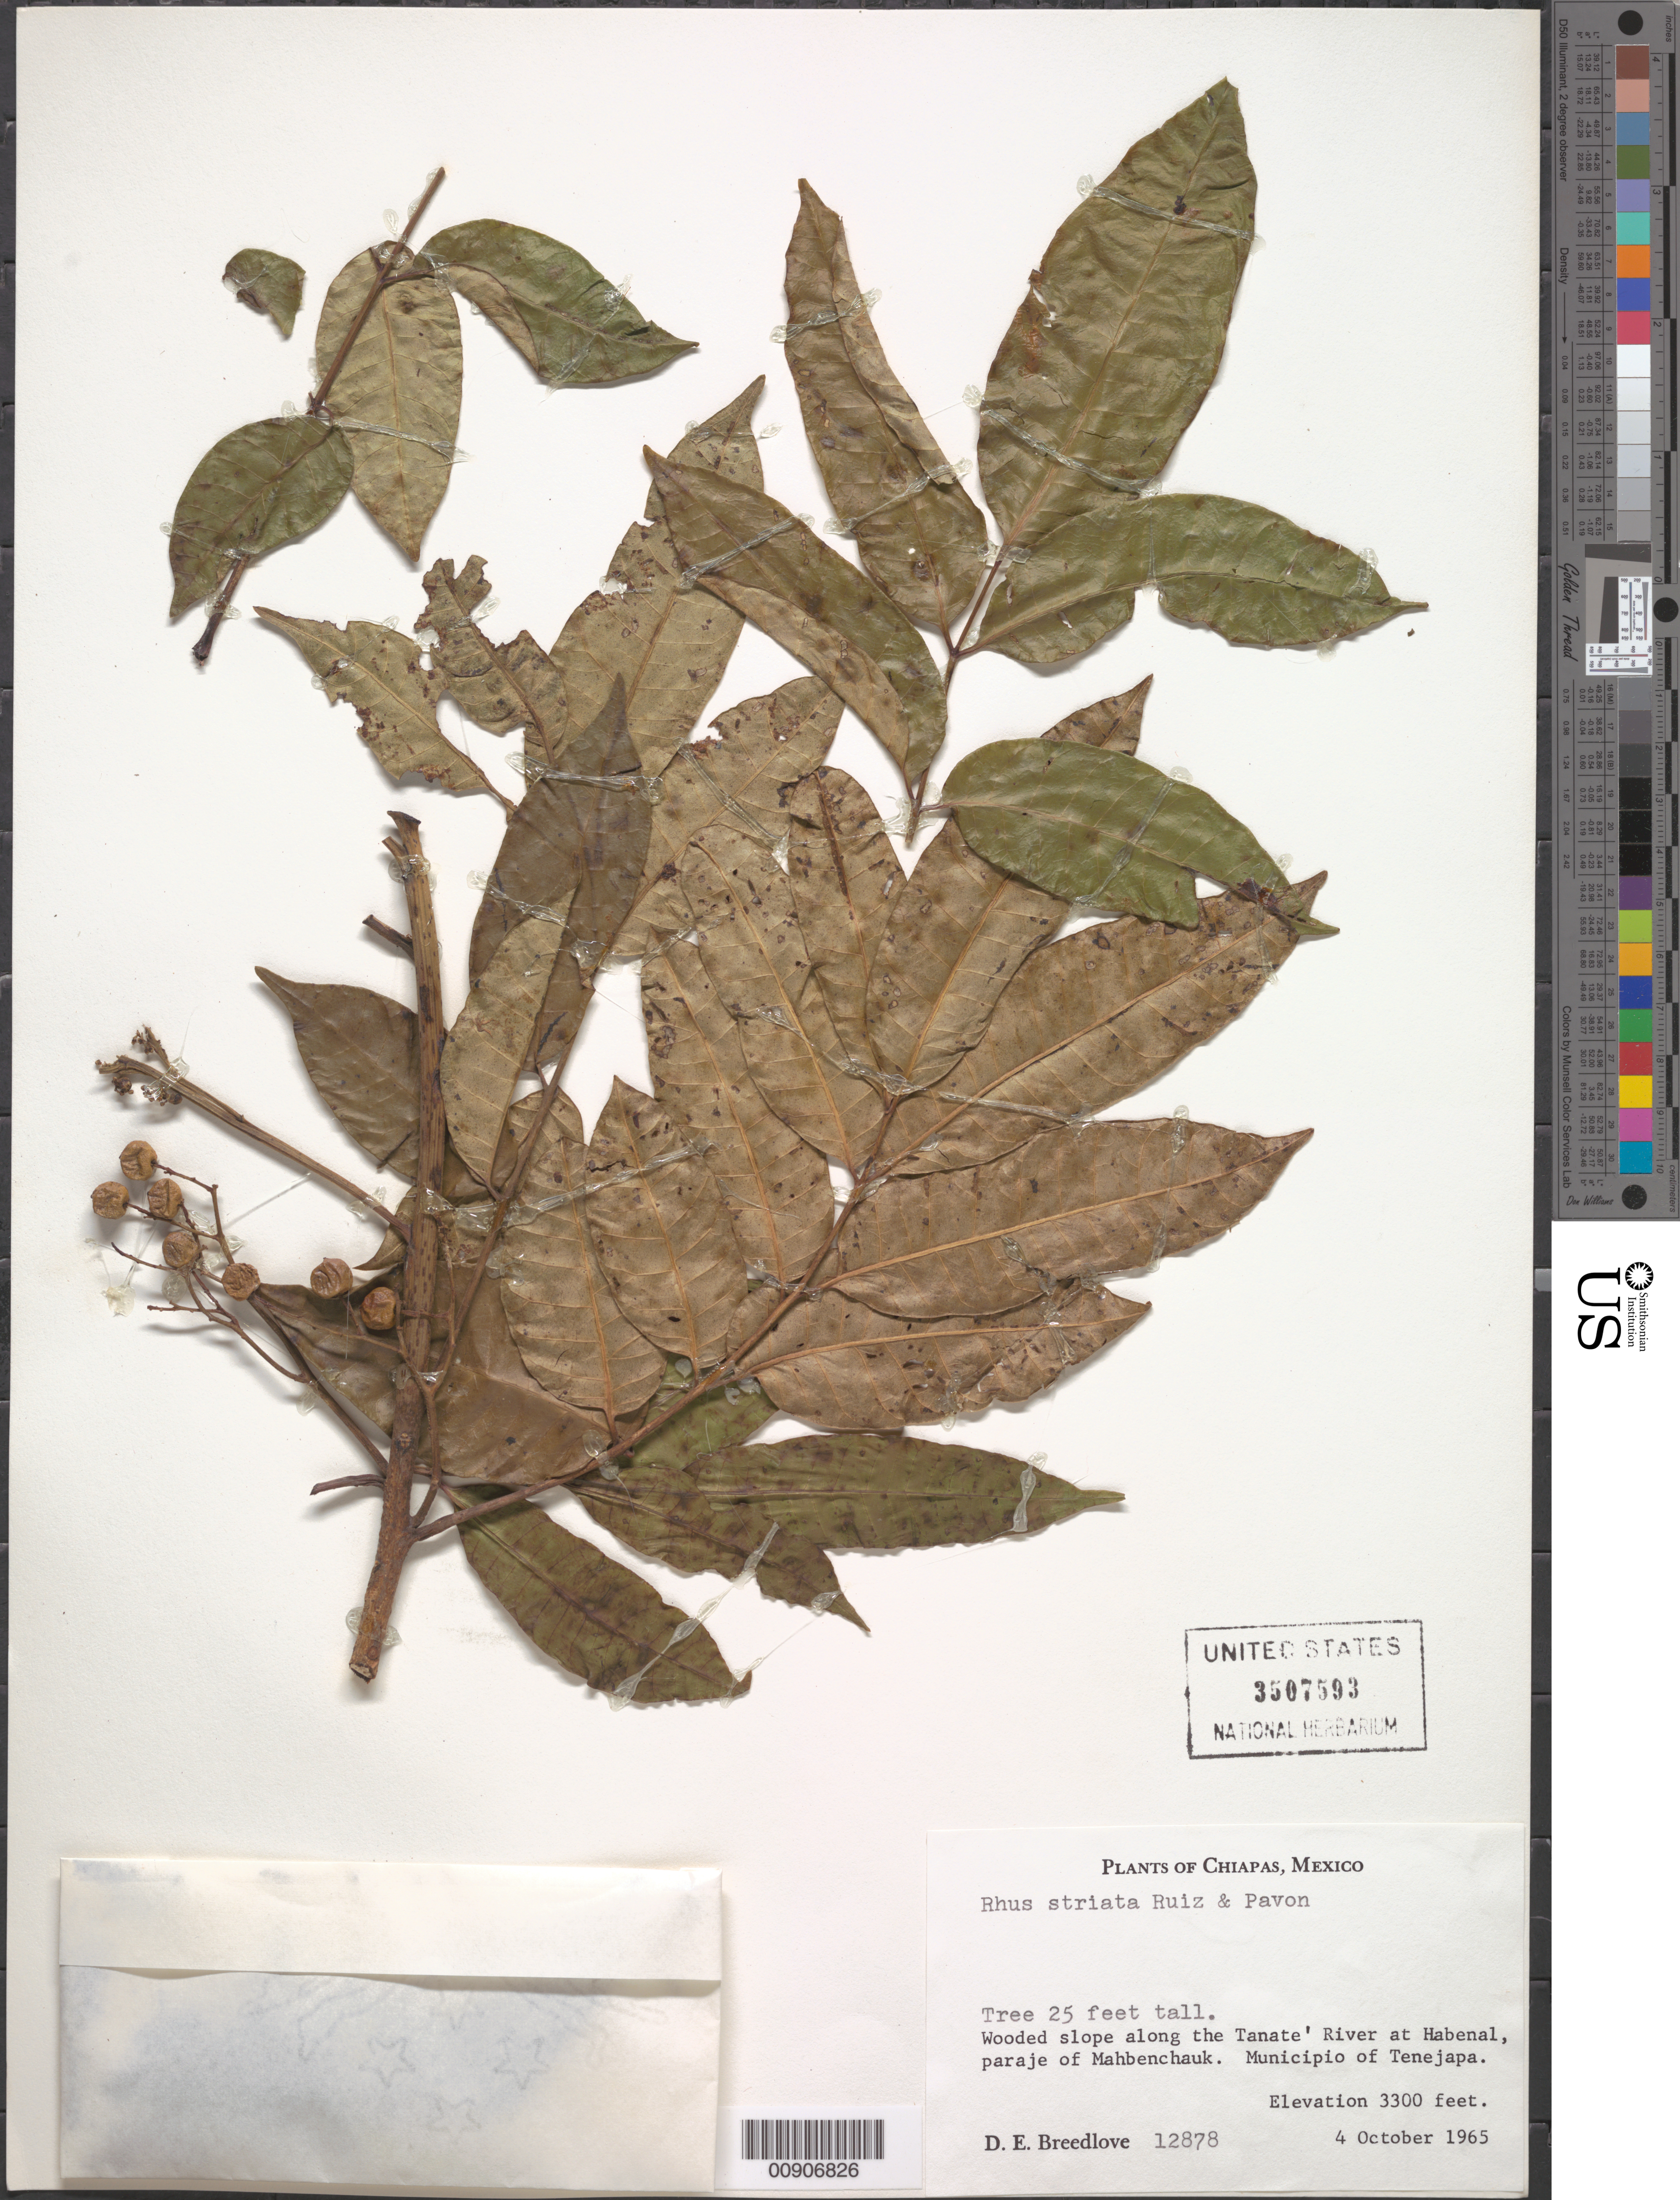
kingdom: Plantae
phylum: Tracheophyta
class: Magnoliopsida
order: Sapindales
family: Anacardiaceae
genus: Toxicodendron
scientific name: Toxicodendron striatum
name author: (Ruiz & Pav.) Kuntze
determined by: Mitchell, John D.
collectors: D. E. Breedlove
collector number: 12878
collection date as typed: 04 Oct 1965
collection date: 1965-10-04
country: Mexico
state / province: Chiapas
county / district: Tenejapa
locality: Along the Tanate' River at Habenal, paraje of Mahbenchauk. Municipio of Tenejapa, Chiapas.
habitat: Wooded slope along river.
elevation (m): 1006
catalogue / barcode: US 3507593